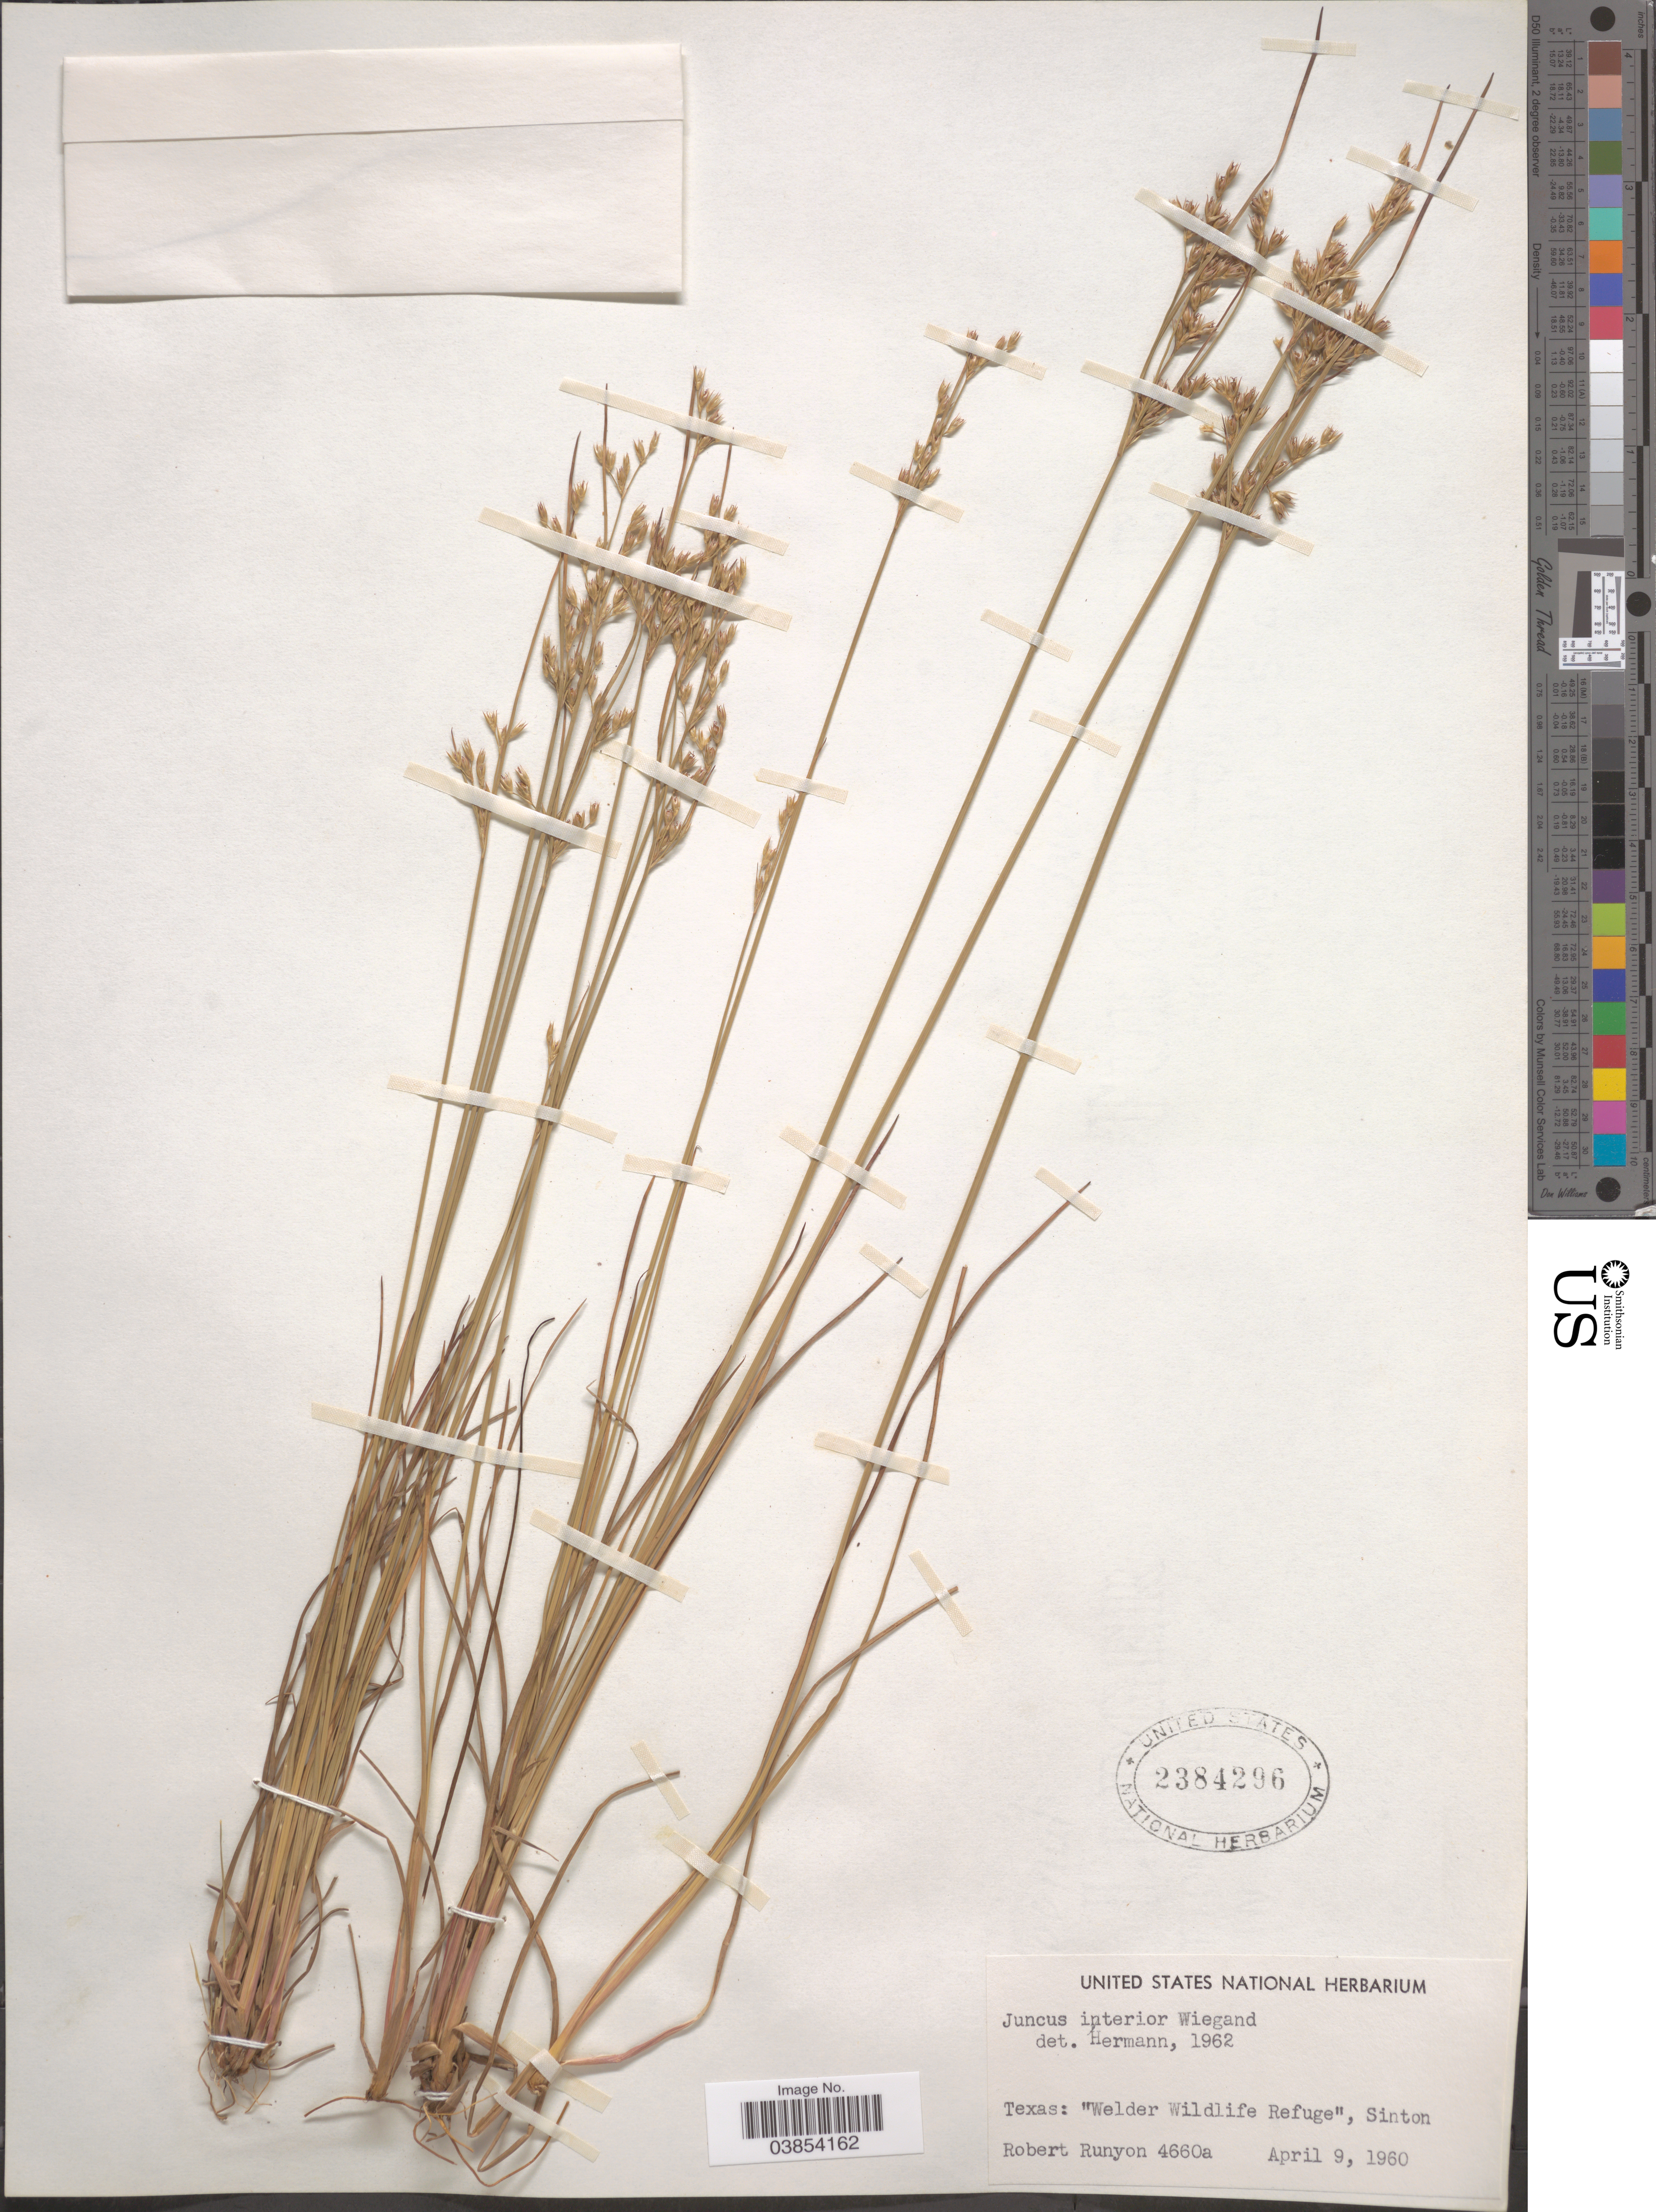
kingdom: Plantae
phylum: Tracheophyta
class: Liliopsida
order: Poales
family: Juncaceae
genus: Juncus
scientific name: Juncus interior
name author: Wiegand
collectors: R. Runyon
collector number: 4660a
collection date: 1960-04-09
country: United States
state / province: Texas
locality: Welder Wildlife Refuge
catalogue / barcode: US 2384296